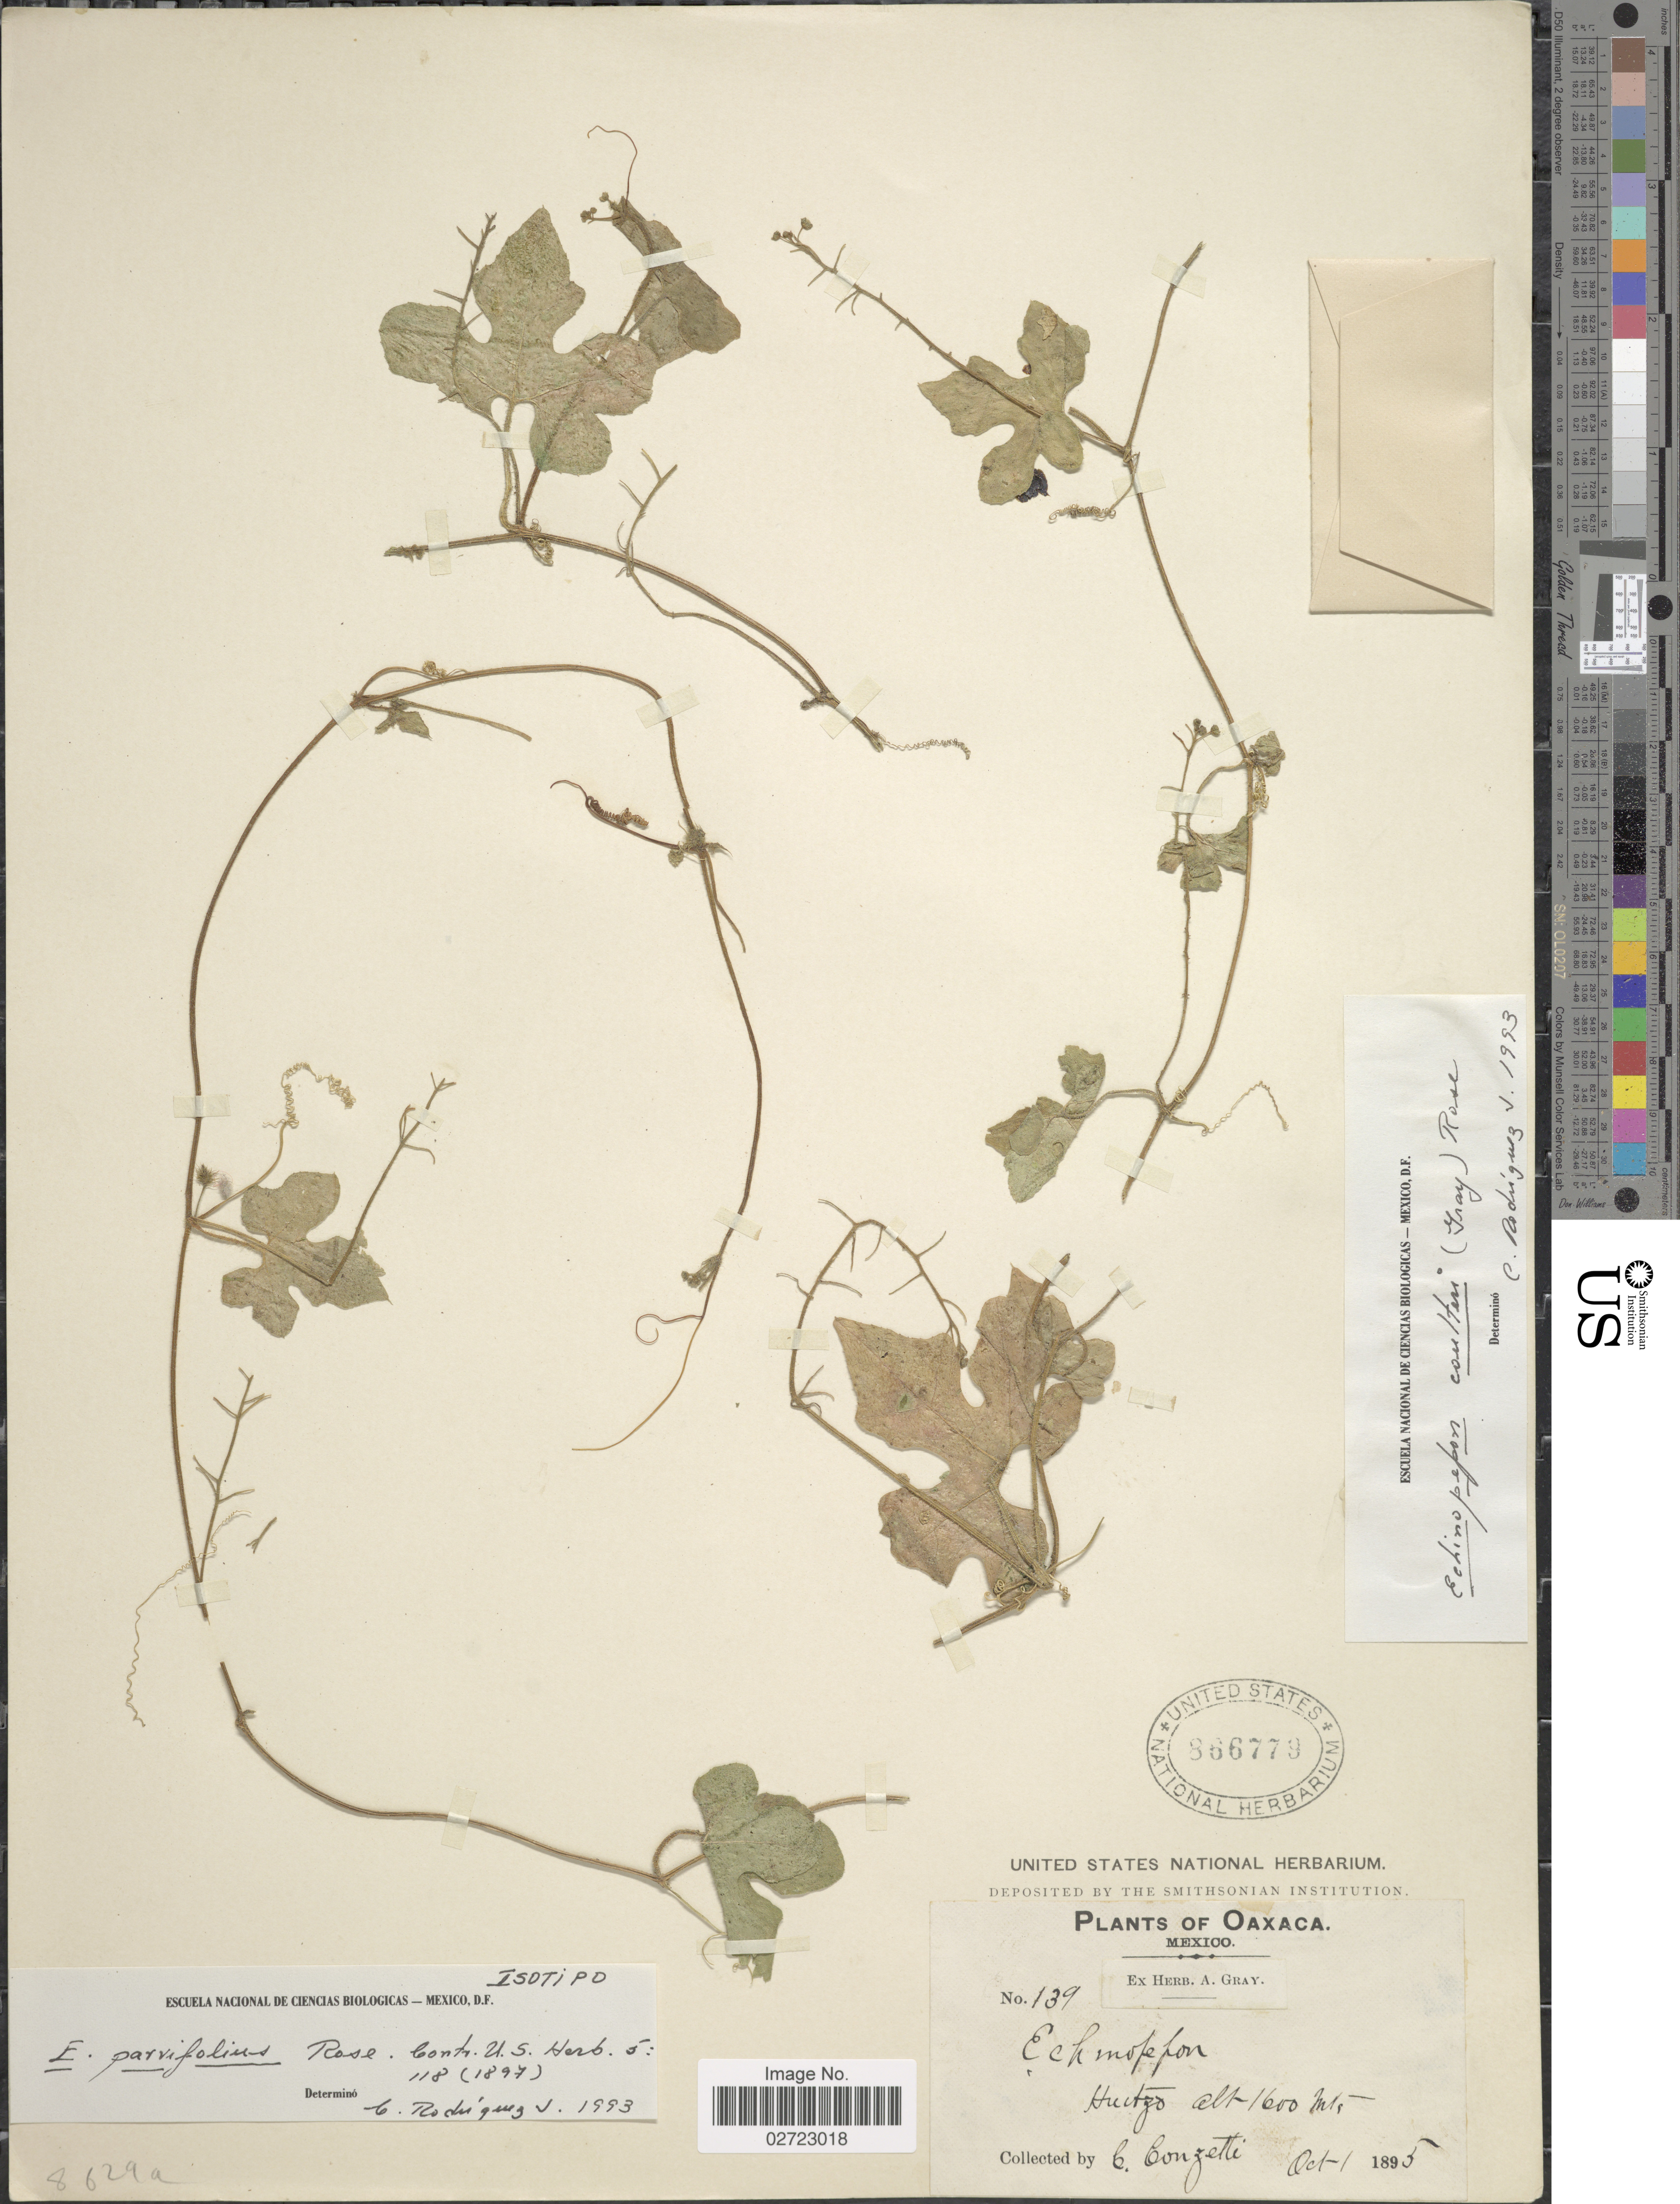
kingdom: Plantae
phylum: Tracheophyta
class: Magnoliopsida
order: Cucurbitales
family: Cucurbitaceae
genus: Echinopepon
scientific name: Echinopepon coulteri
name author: (A. Gray) Rose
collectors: C. Conzatti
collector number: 139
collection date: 1895-10-01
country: Mexico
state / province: Oaxaca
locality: Huitzo.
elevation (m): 1600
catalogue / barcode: US 866779